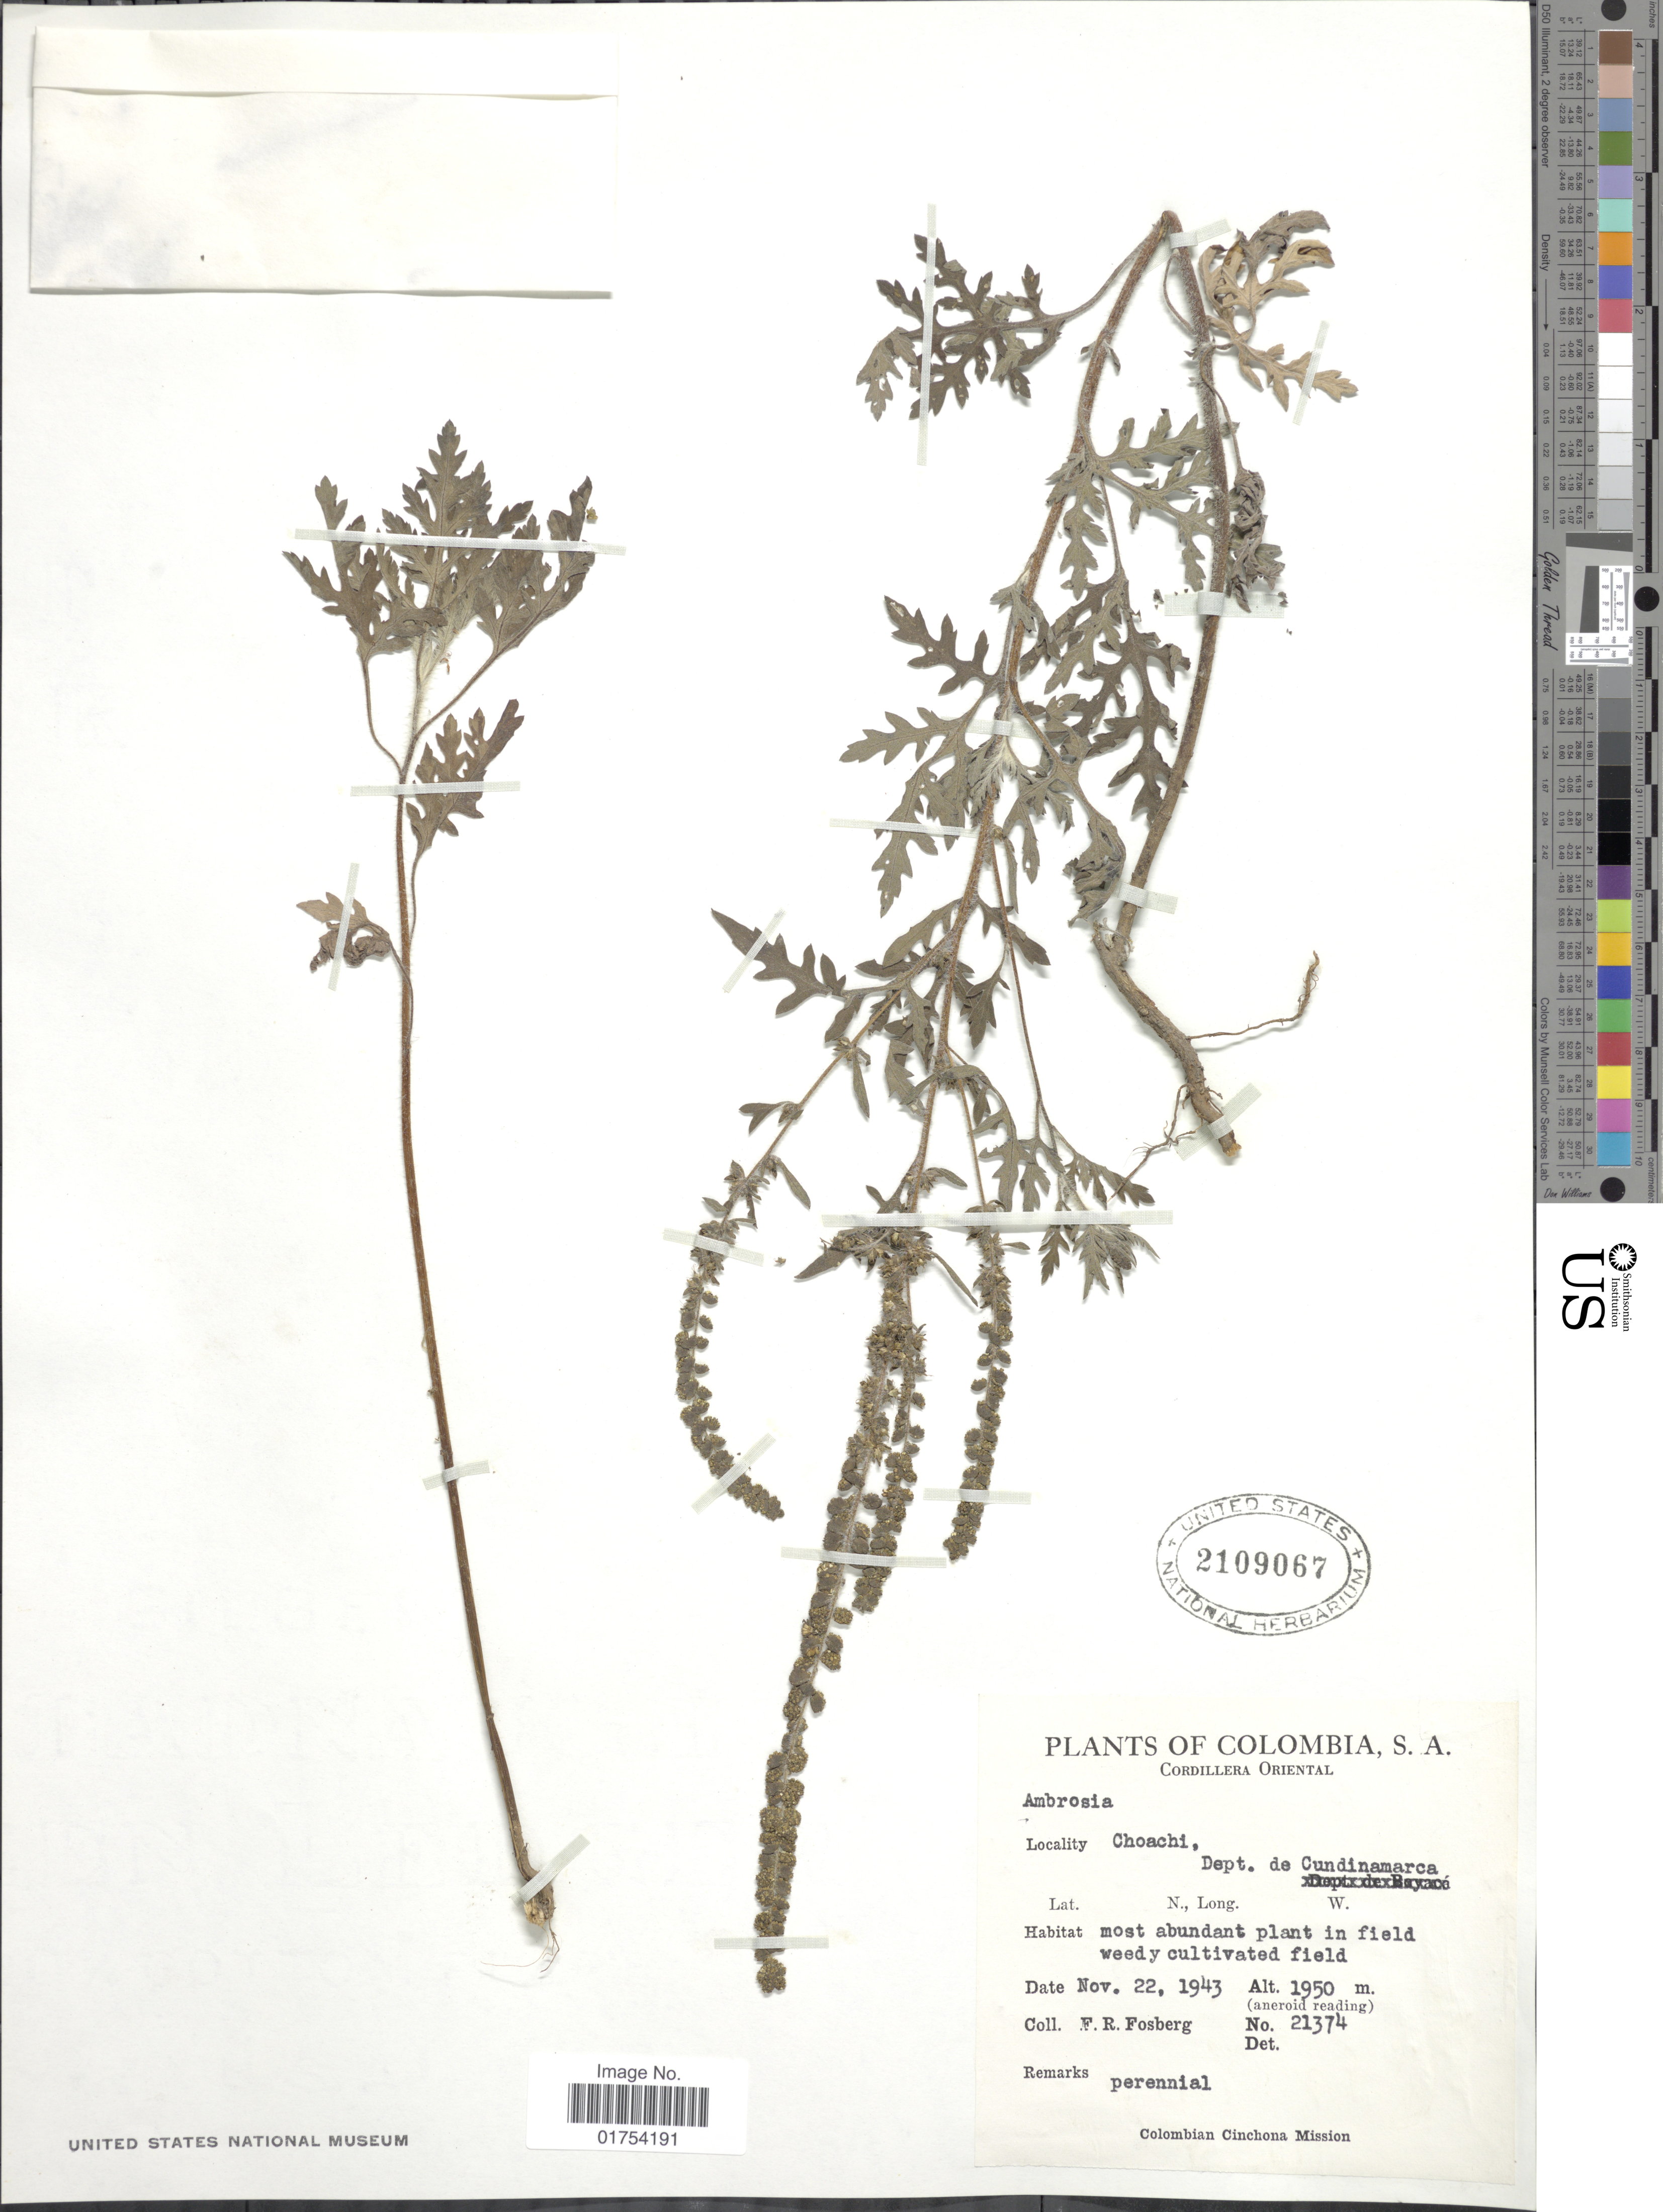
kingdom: Plantae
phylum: Tracheophyta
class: Magnoliopsida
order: Asterales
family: Asteraceae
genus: Ambrosia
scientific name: Ambrosia sp.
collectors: F. R. Fosberg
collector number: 21374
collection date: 1943-11-22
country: Colombia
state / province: Cundinamarca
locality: Cordillera Oriental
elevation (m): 1950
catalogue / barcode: US 2109067